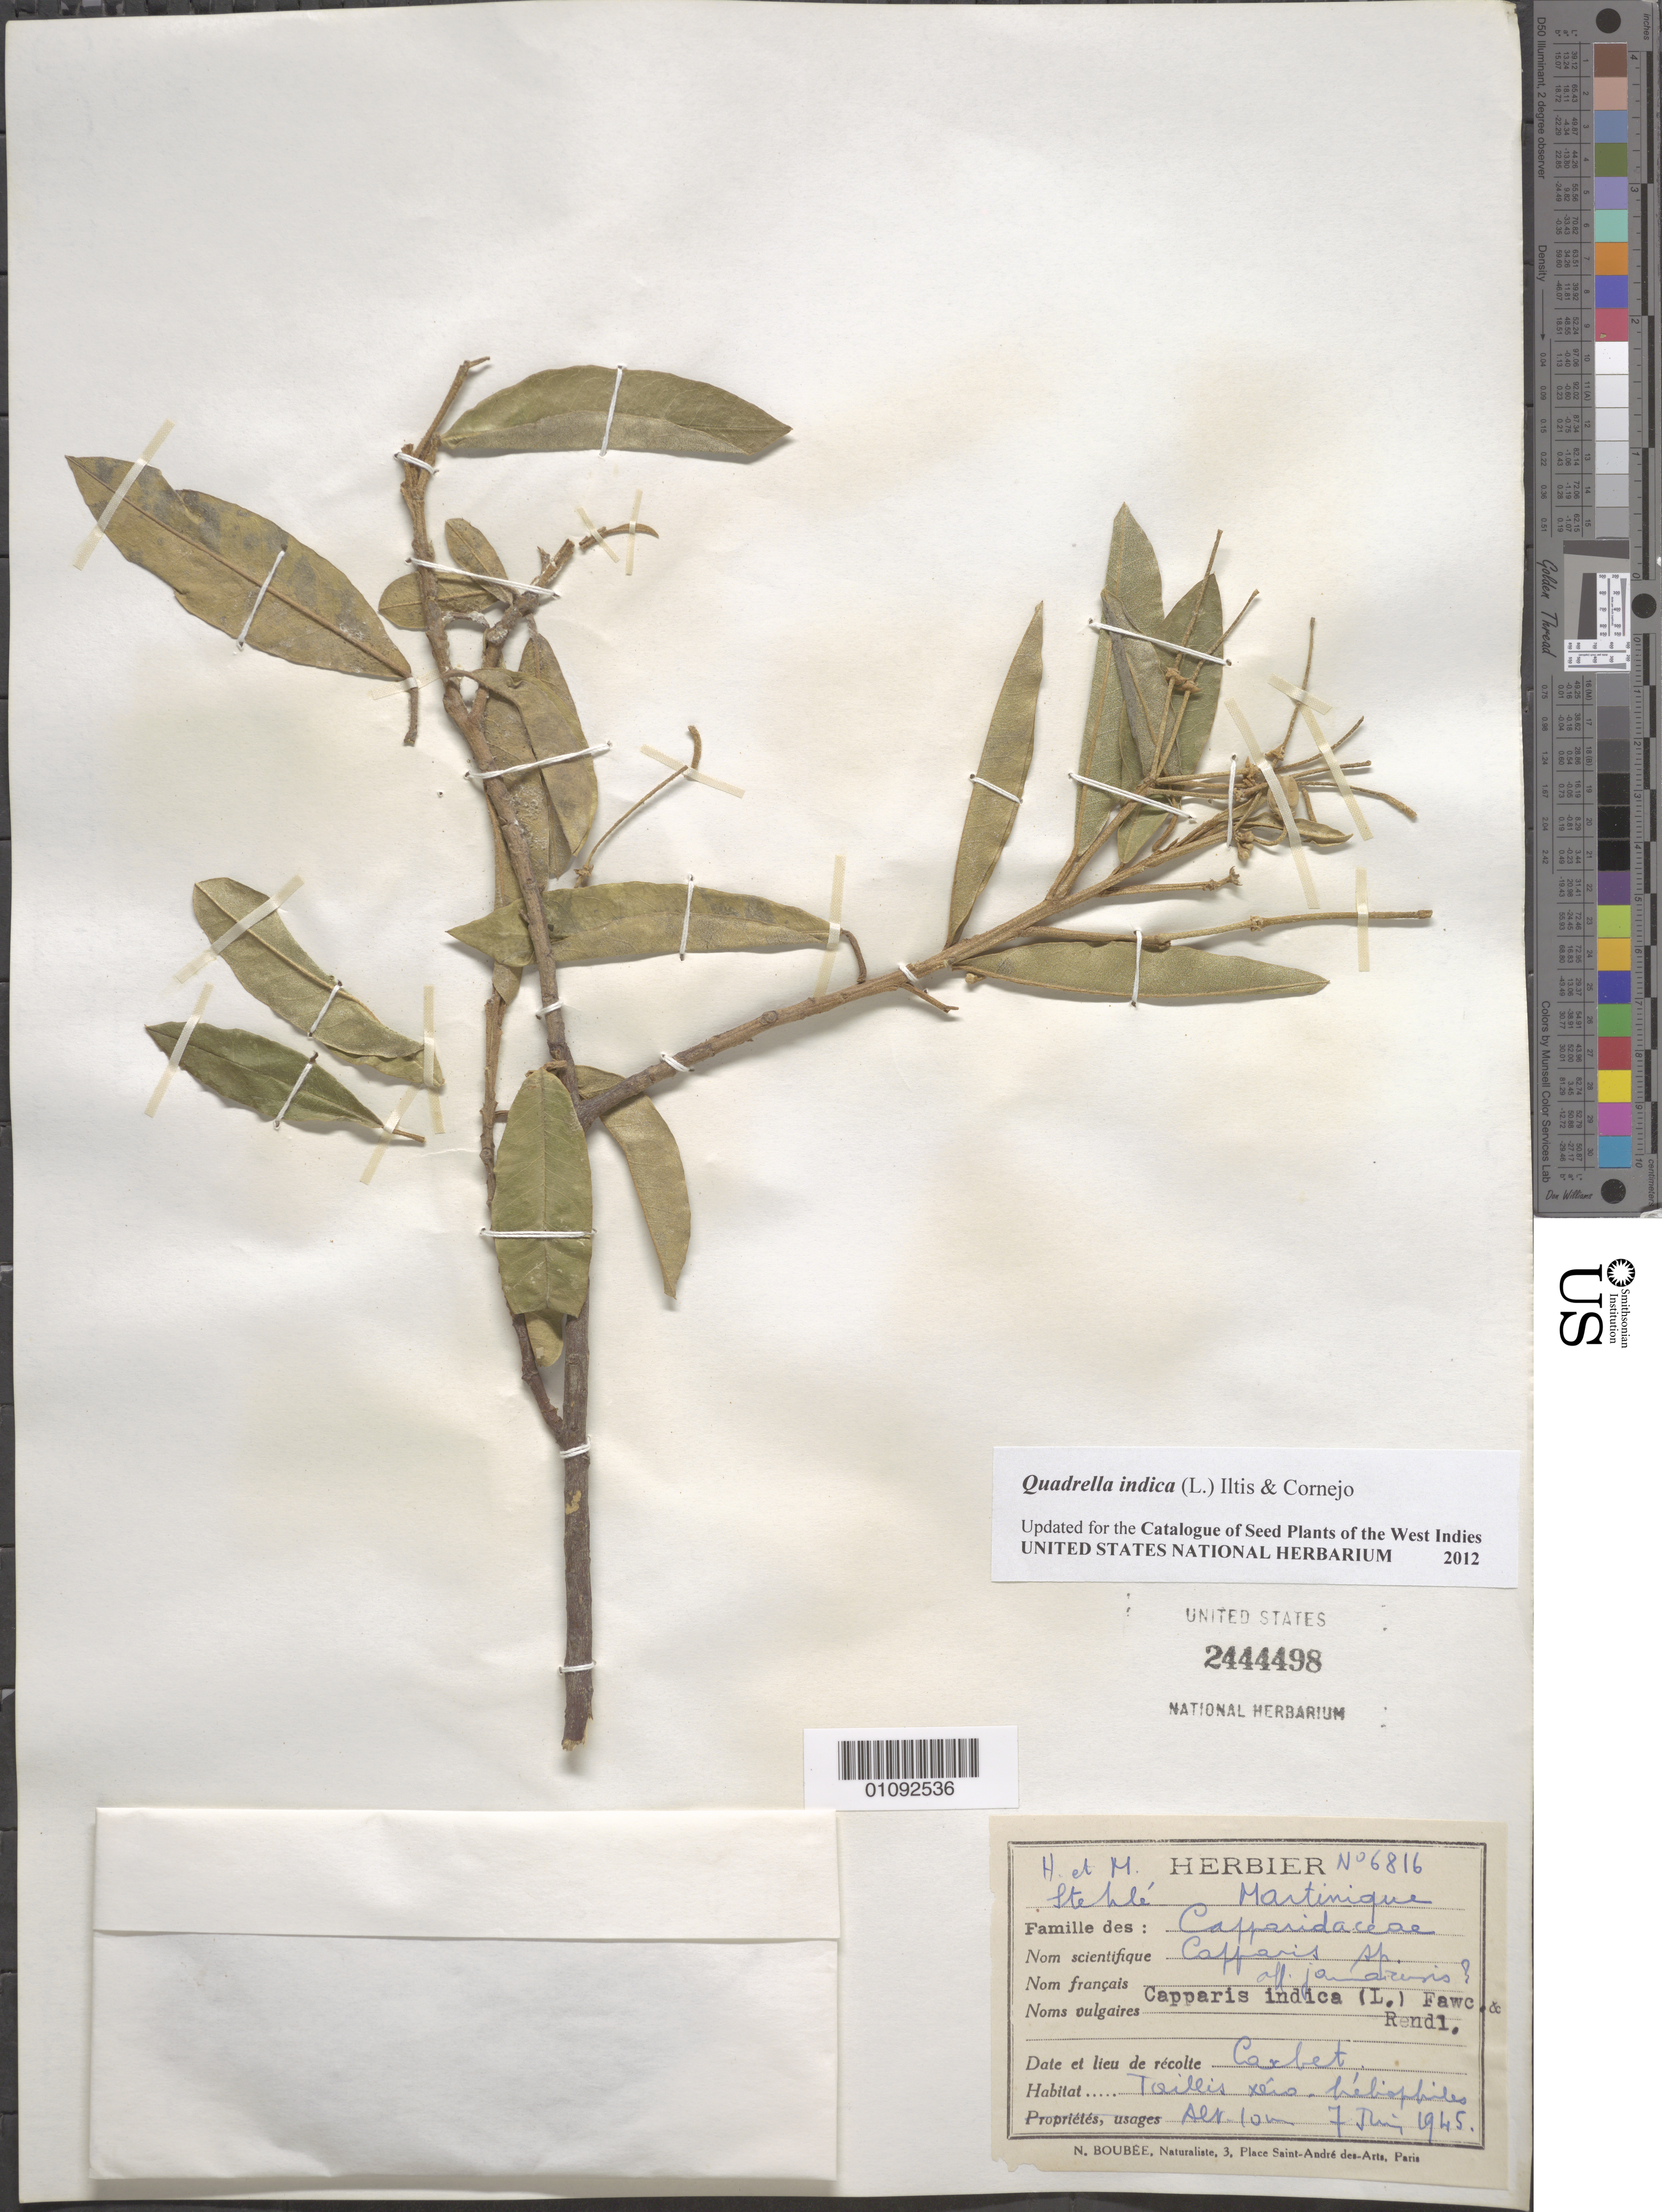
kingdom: Plantae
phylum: Tracheophyta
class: Magnoliopsida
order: Brassicales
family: Capparaceae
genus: Quadrella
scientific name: Quadrella indica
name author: (L.) Iltis & Cornejo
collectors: H. Stehlé & M. Stehlé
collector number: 6816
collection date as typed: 07 Jul 1945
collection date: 1945-07-07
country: Martinique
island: Martinique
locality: Carbet(?)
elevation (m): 10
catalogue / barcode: US 2444498